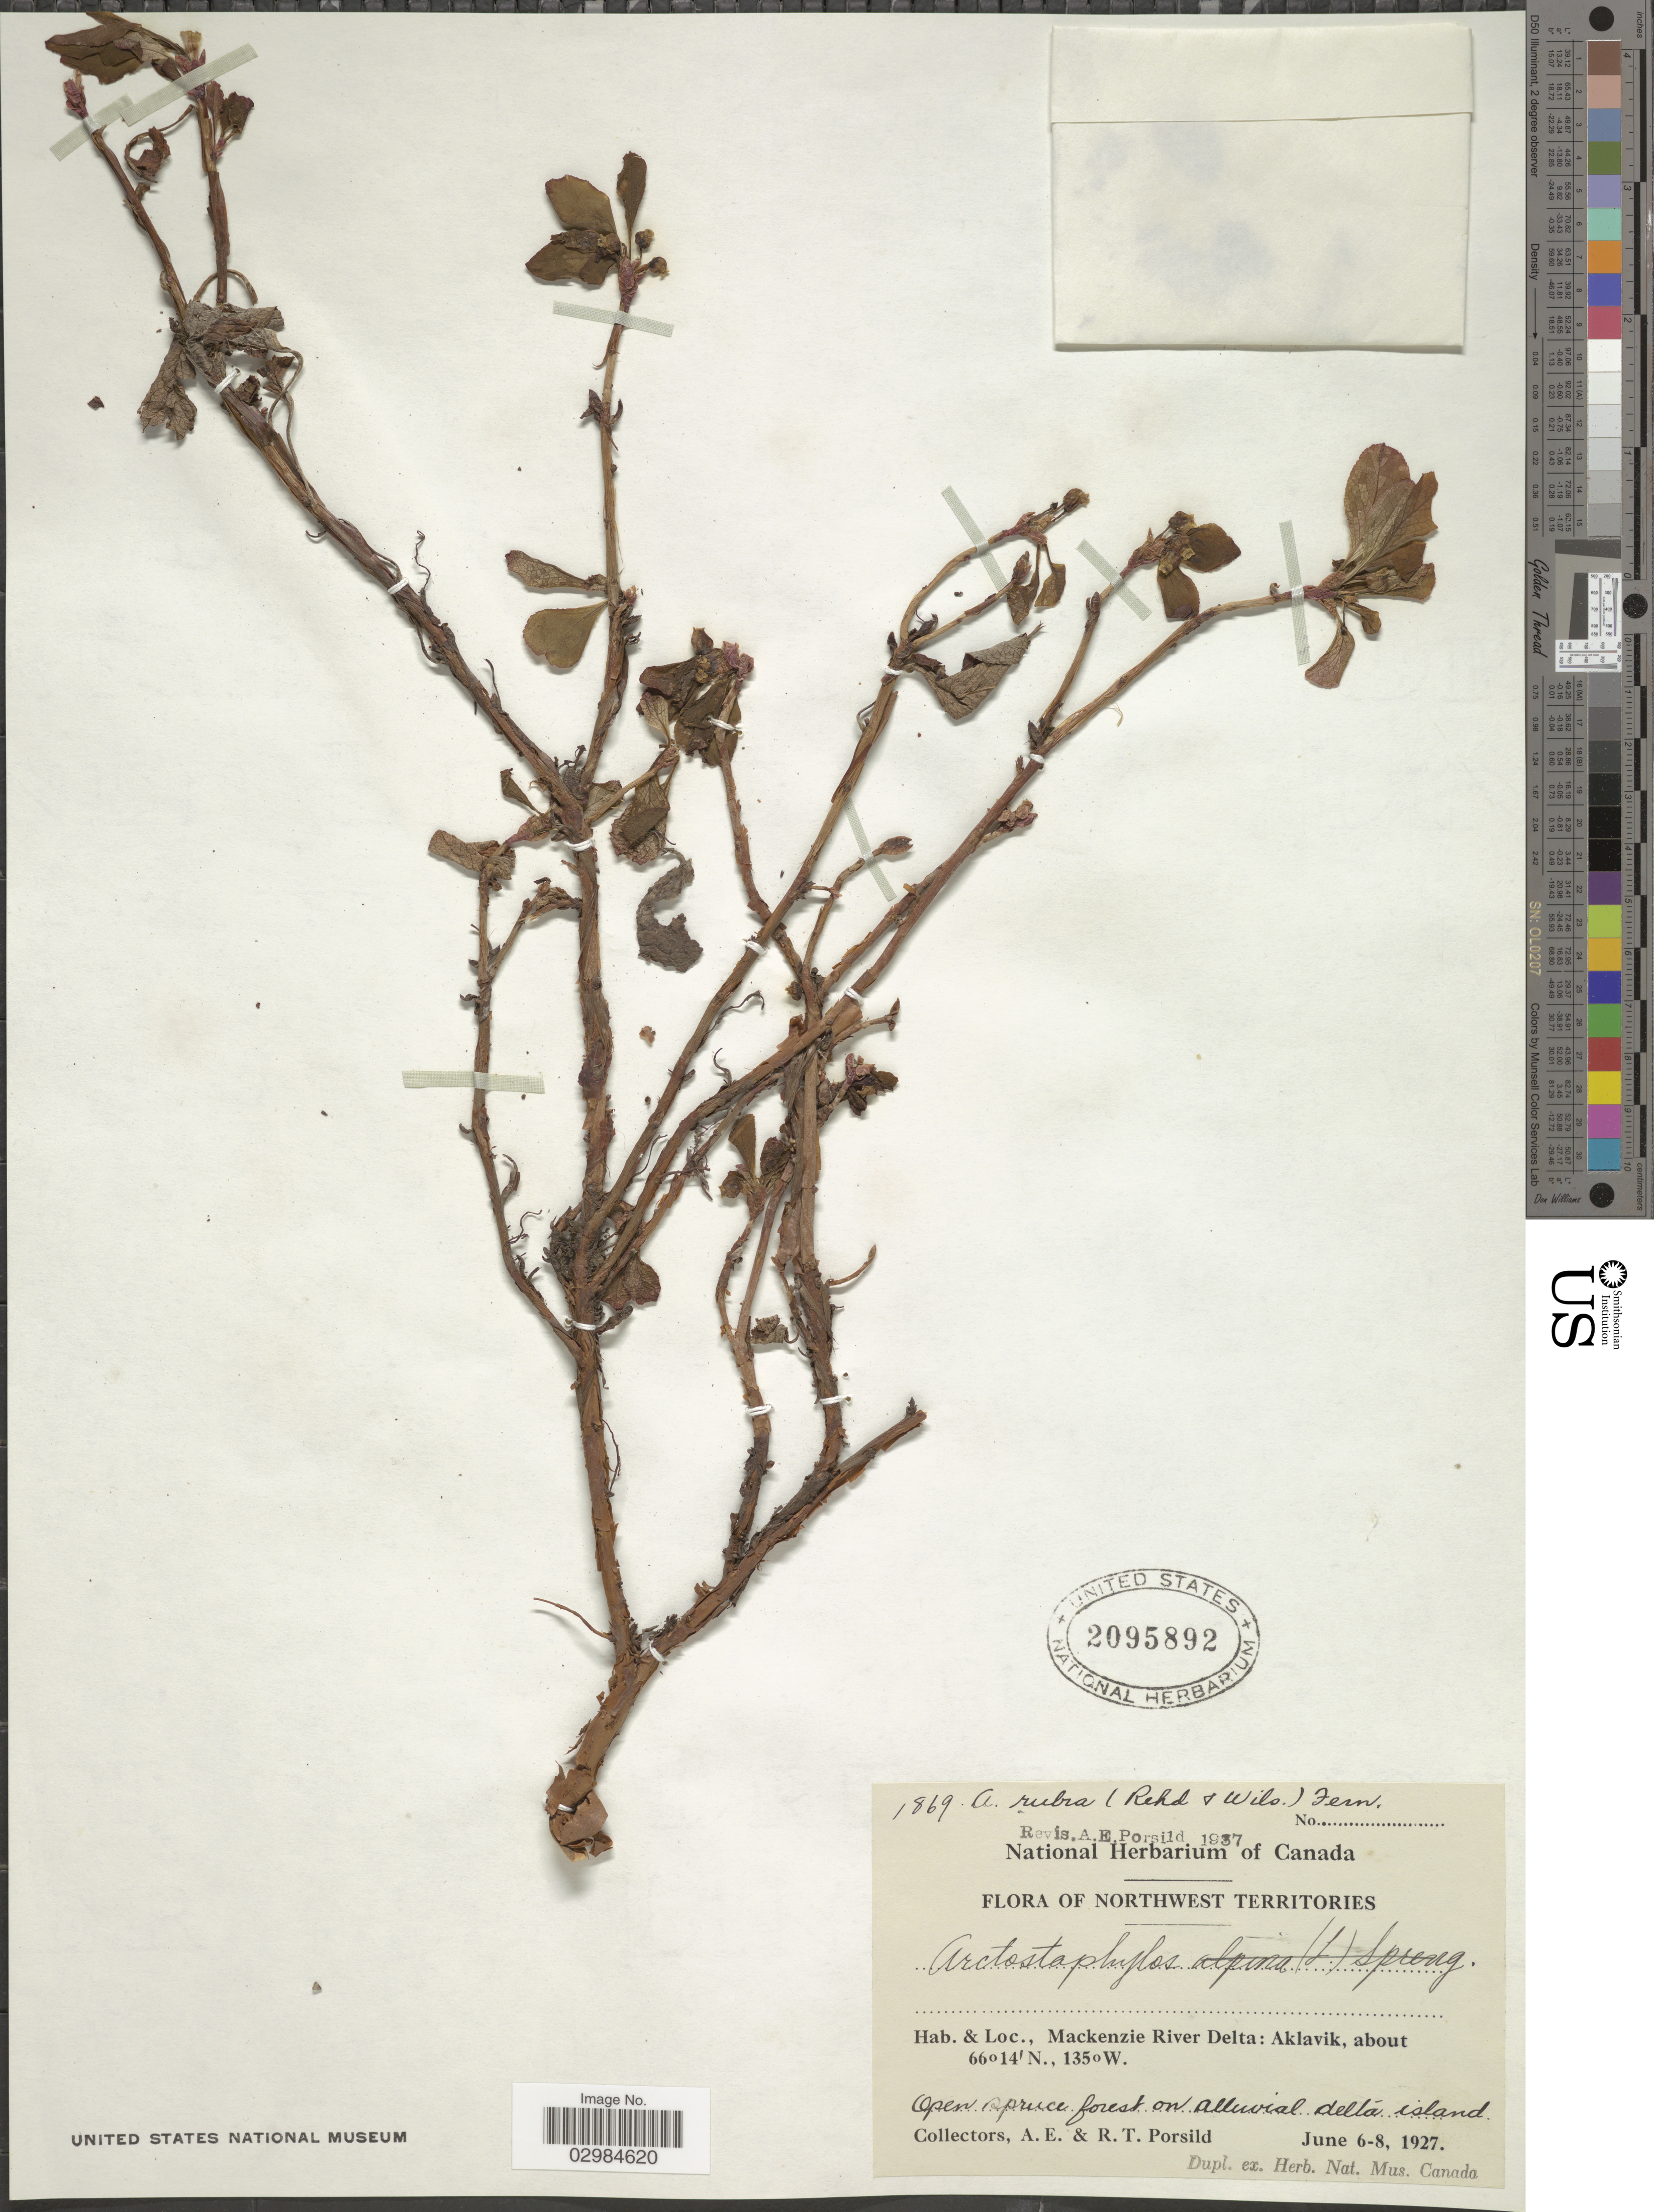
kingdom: Plantae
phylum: Tracheophyta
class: Magnoliopsida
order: Ericales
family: Ericaceae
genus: Arctostaphylos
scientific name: Arctostaphylos rubra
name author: (Rehder & E.H. Wilson) Fernald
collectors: A. E. Porsild & R. T. Porsild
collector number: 1869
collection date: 1927-06-06/1927-06-08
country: Canada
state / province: Northwest Territories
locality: Mackenzie River Delta: Aklavik.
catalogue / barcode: US 2095892